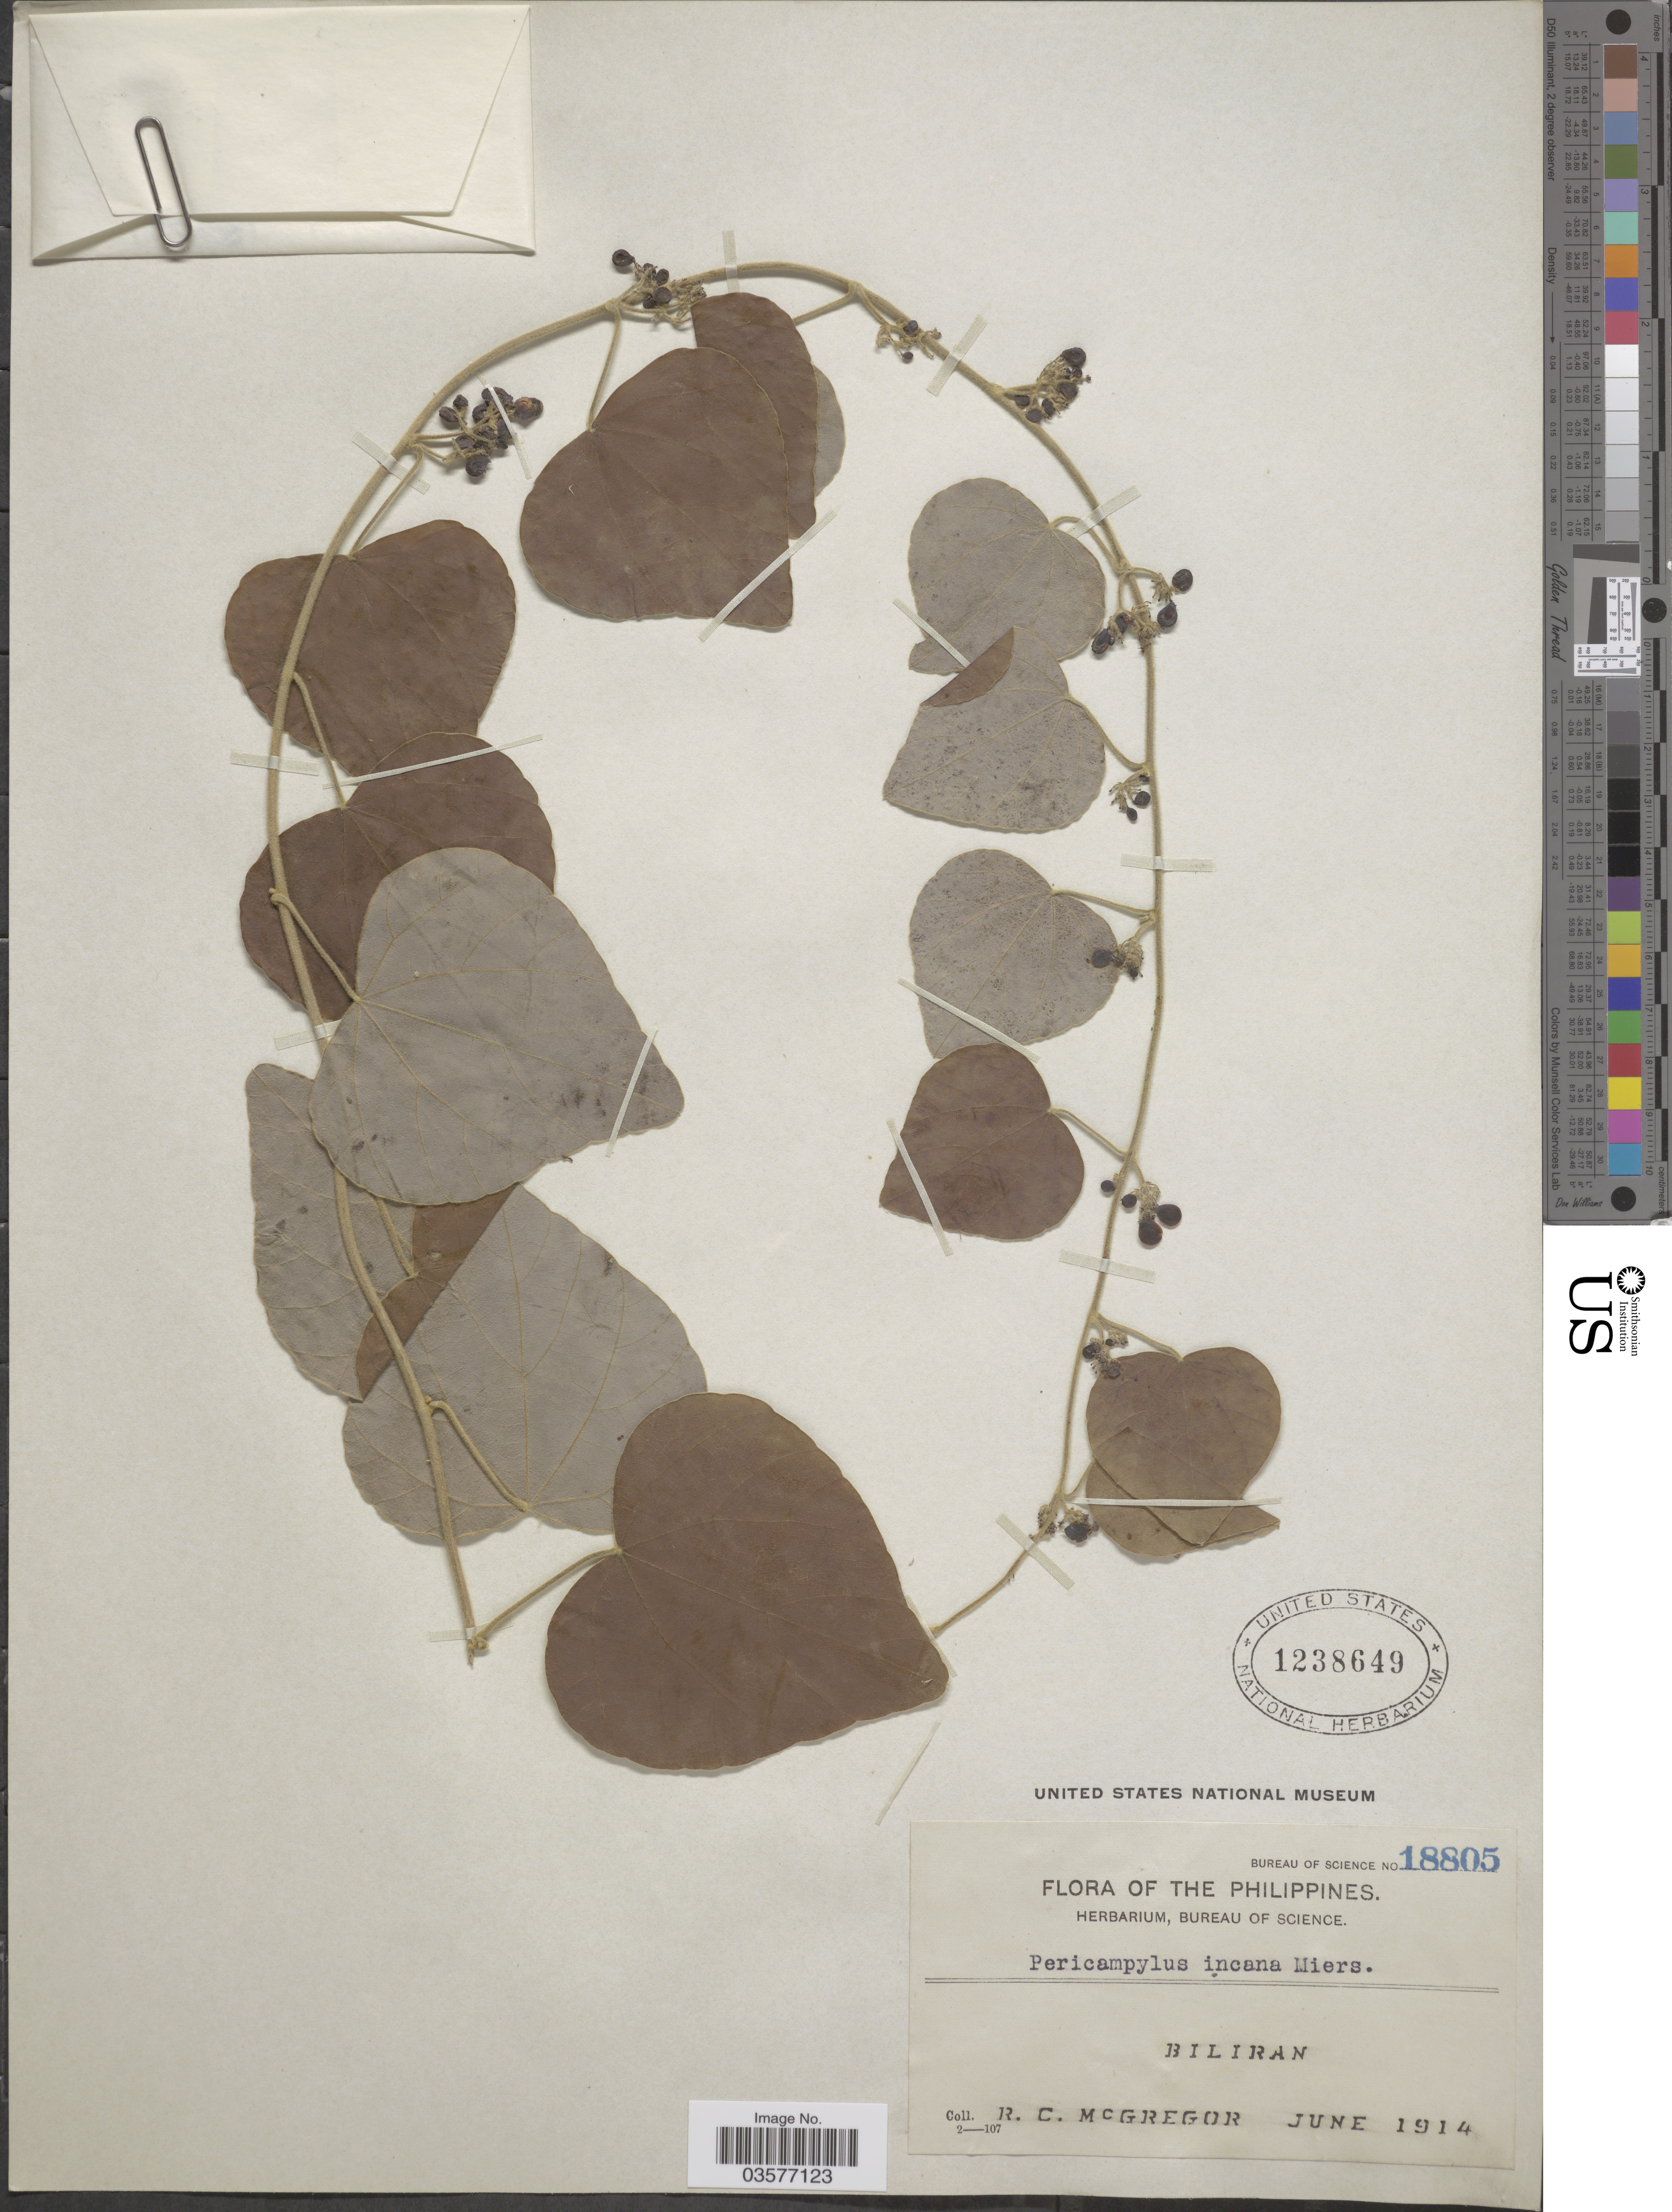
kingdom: Plantae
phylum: Tracheophyta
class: Magnoliopsida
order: Ranunculales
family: Menispermaceae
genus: Pericampylus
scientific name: Pericampylus glaucus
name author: (Lam.) Merr.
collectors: R. C. McGregor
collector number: Bureau of Science 18805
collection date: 1914-06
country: Philippines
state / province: Eastern Visayas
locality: Biliran.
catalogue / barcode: US 1238649